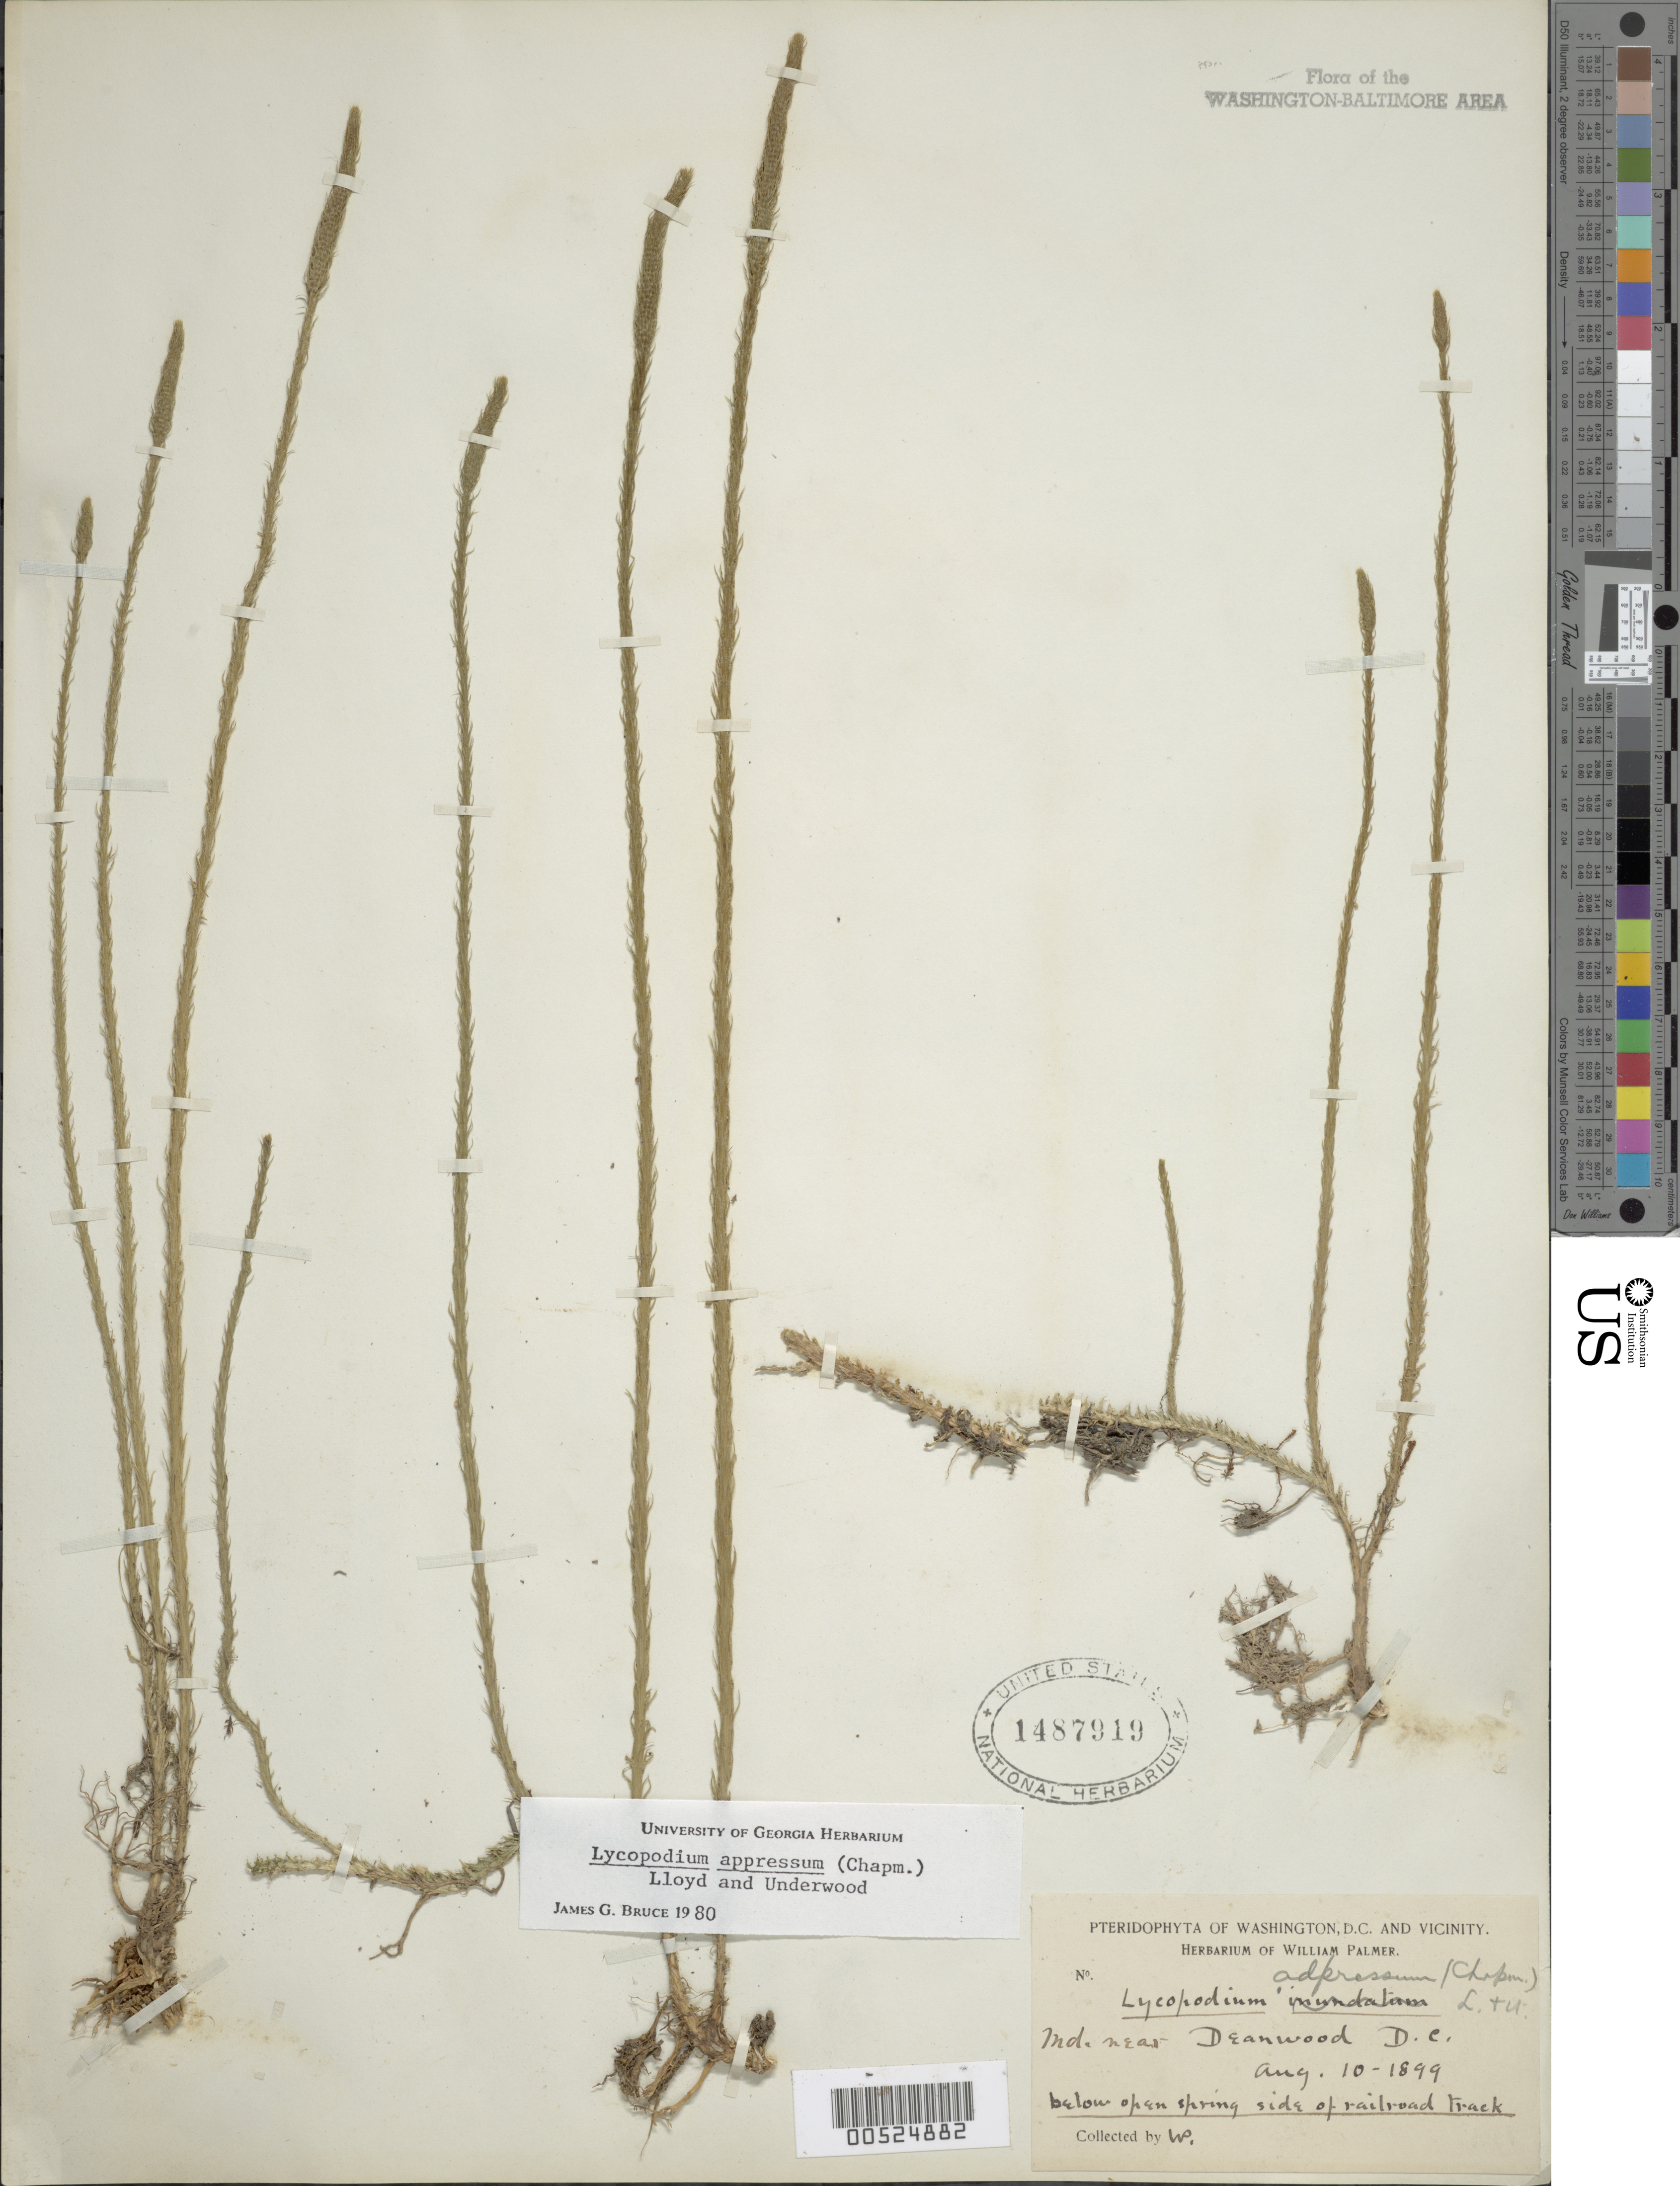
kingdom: Plantae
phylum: Tracheophyta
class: Lycopodiopsida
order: Lycopodiales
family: Lycopodiaceae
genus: Lycopodiella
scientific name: Lycopodiella appressa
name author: (Chapm.) Cranfill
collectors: W. Palmer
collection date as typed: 10 Aug 1899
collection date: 1899-08-10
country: United States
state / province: District of Columbia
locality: Deanwood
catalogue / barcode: US 1487919